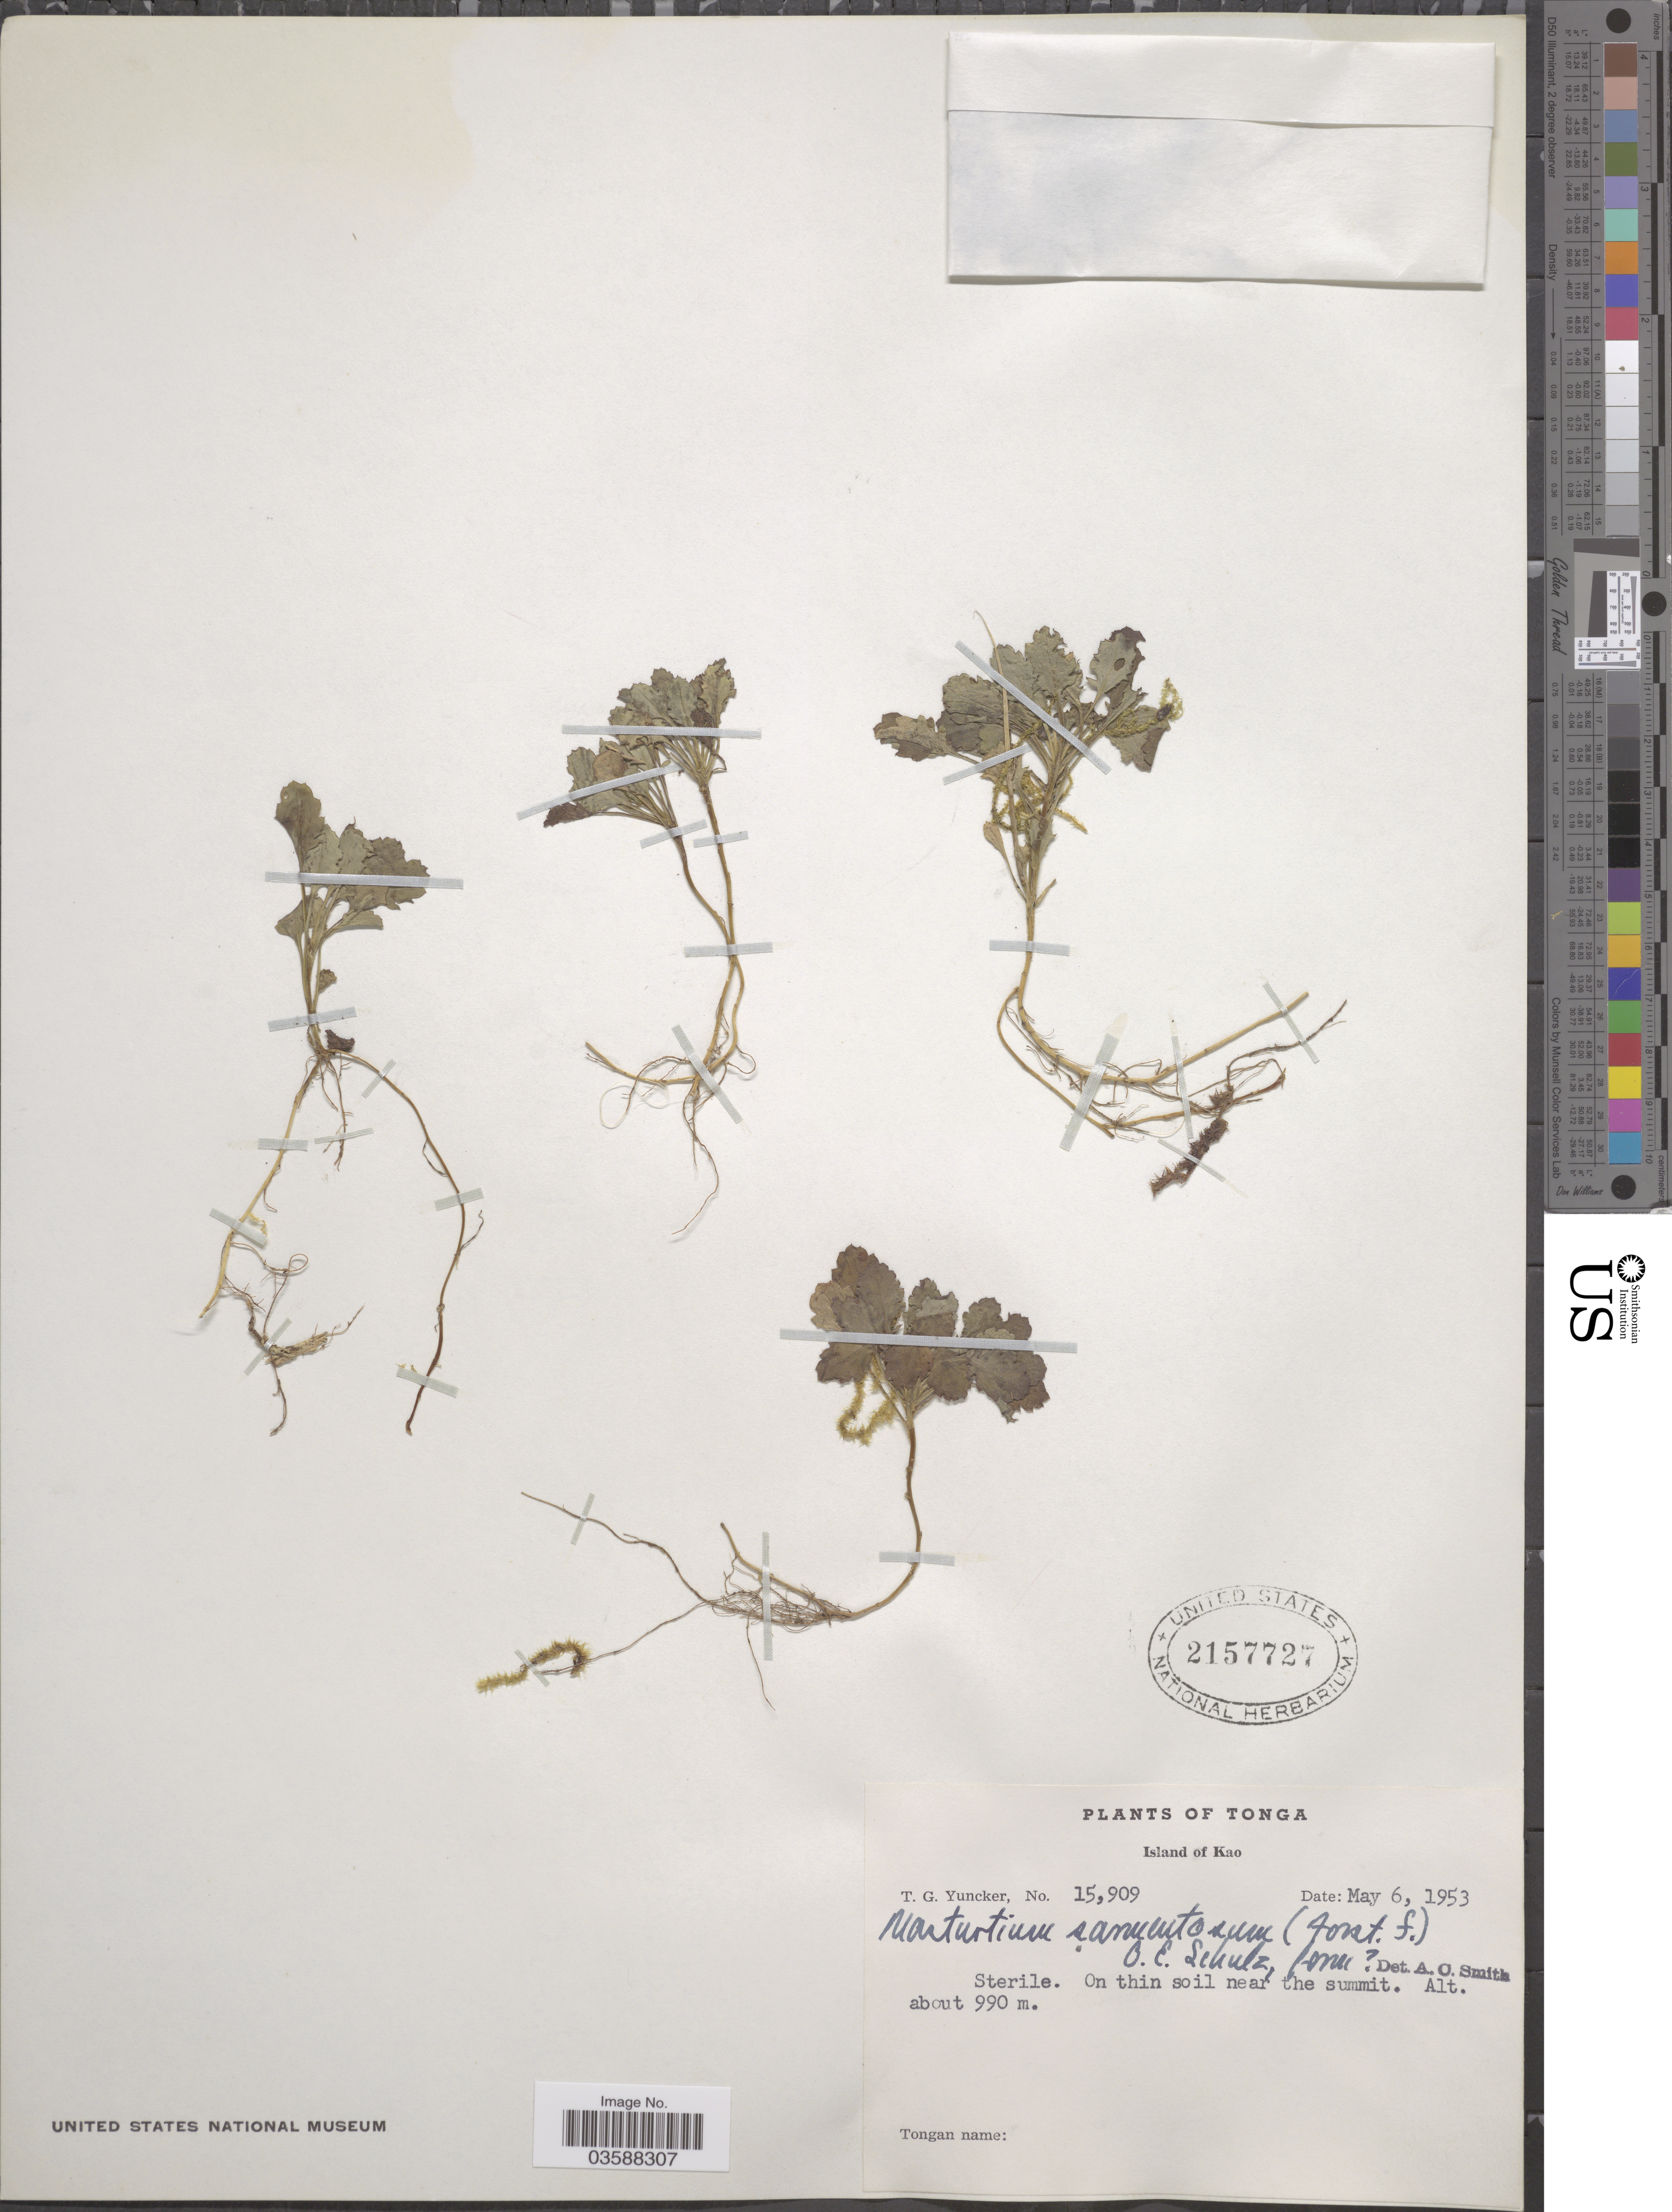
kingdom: Plantae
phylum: Tracheophyta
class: Magnoliopsida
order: Brassicales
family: Brassicaceae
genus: Rorippa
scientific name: Rorippa sarmentosa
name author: (Sol. ex G. Forst.) J.F. Macbr.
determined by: Strong, M. T., (US), Smithsonian Institution - National Museum of Natural History (UNITED STATES)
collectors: T. G. Yuncker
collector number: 15909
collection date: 1953-05-06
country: Tonga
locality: Island of Kao. On thin soil near the summit.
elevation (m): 990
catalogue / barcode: US 2157727